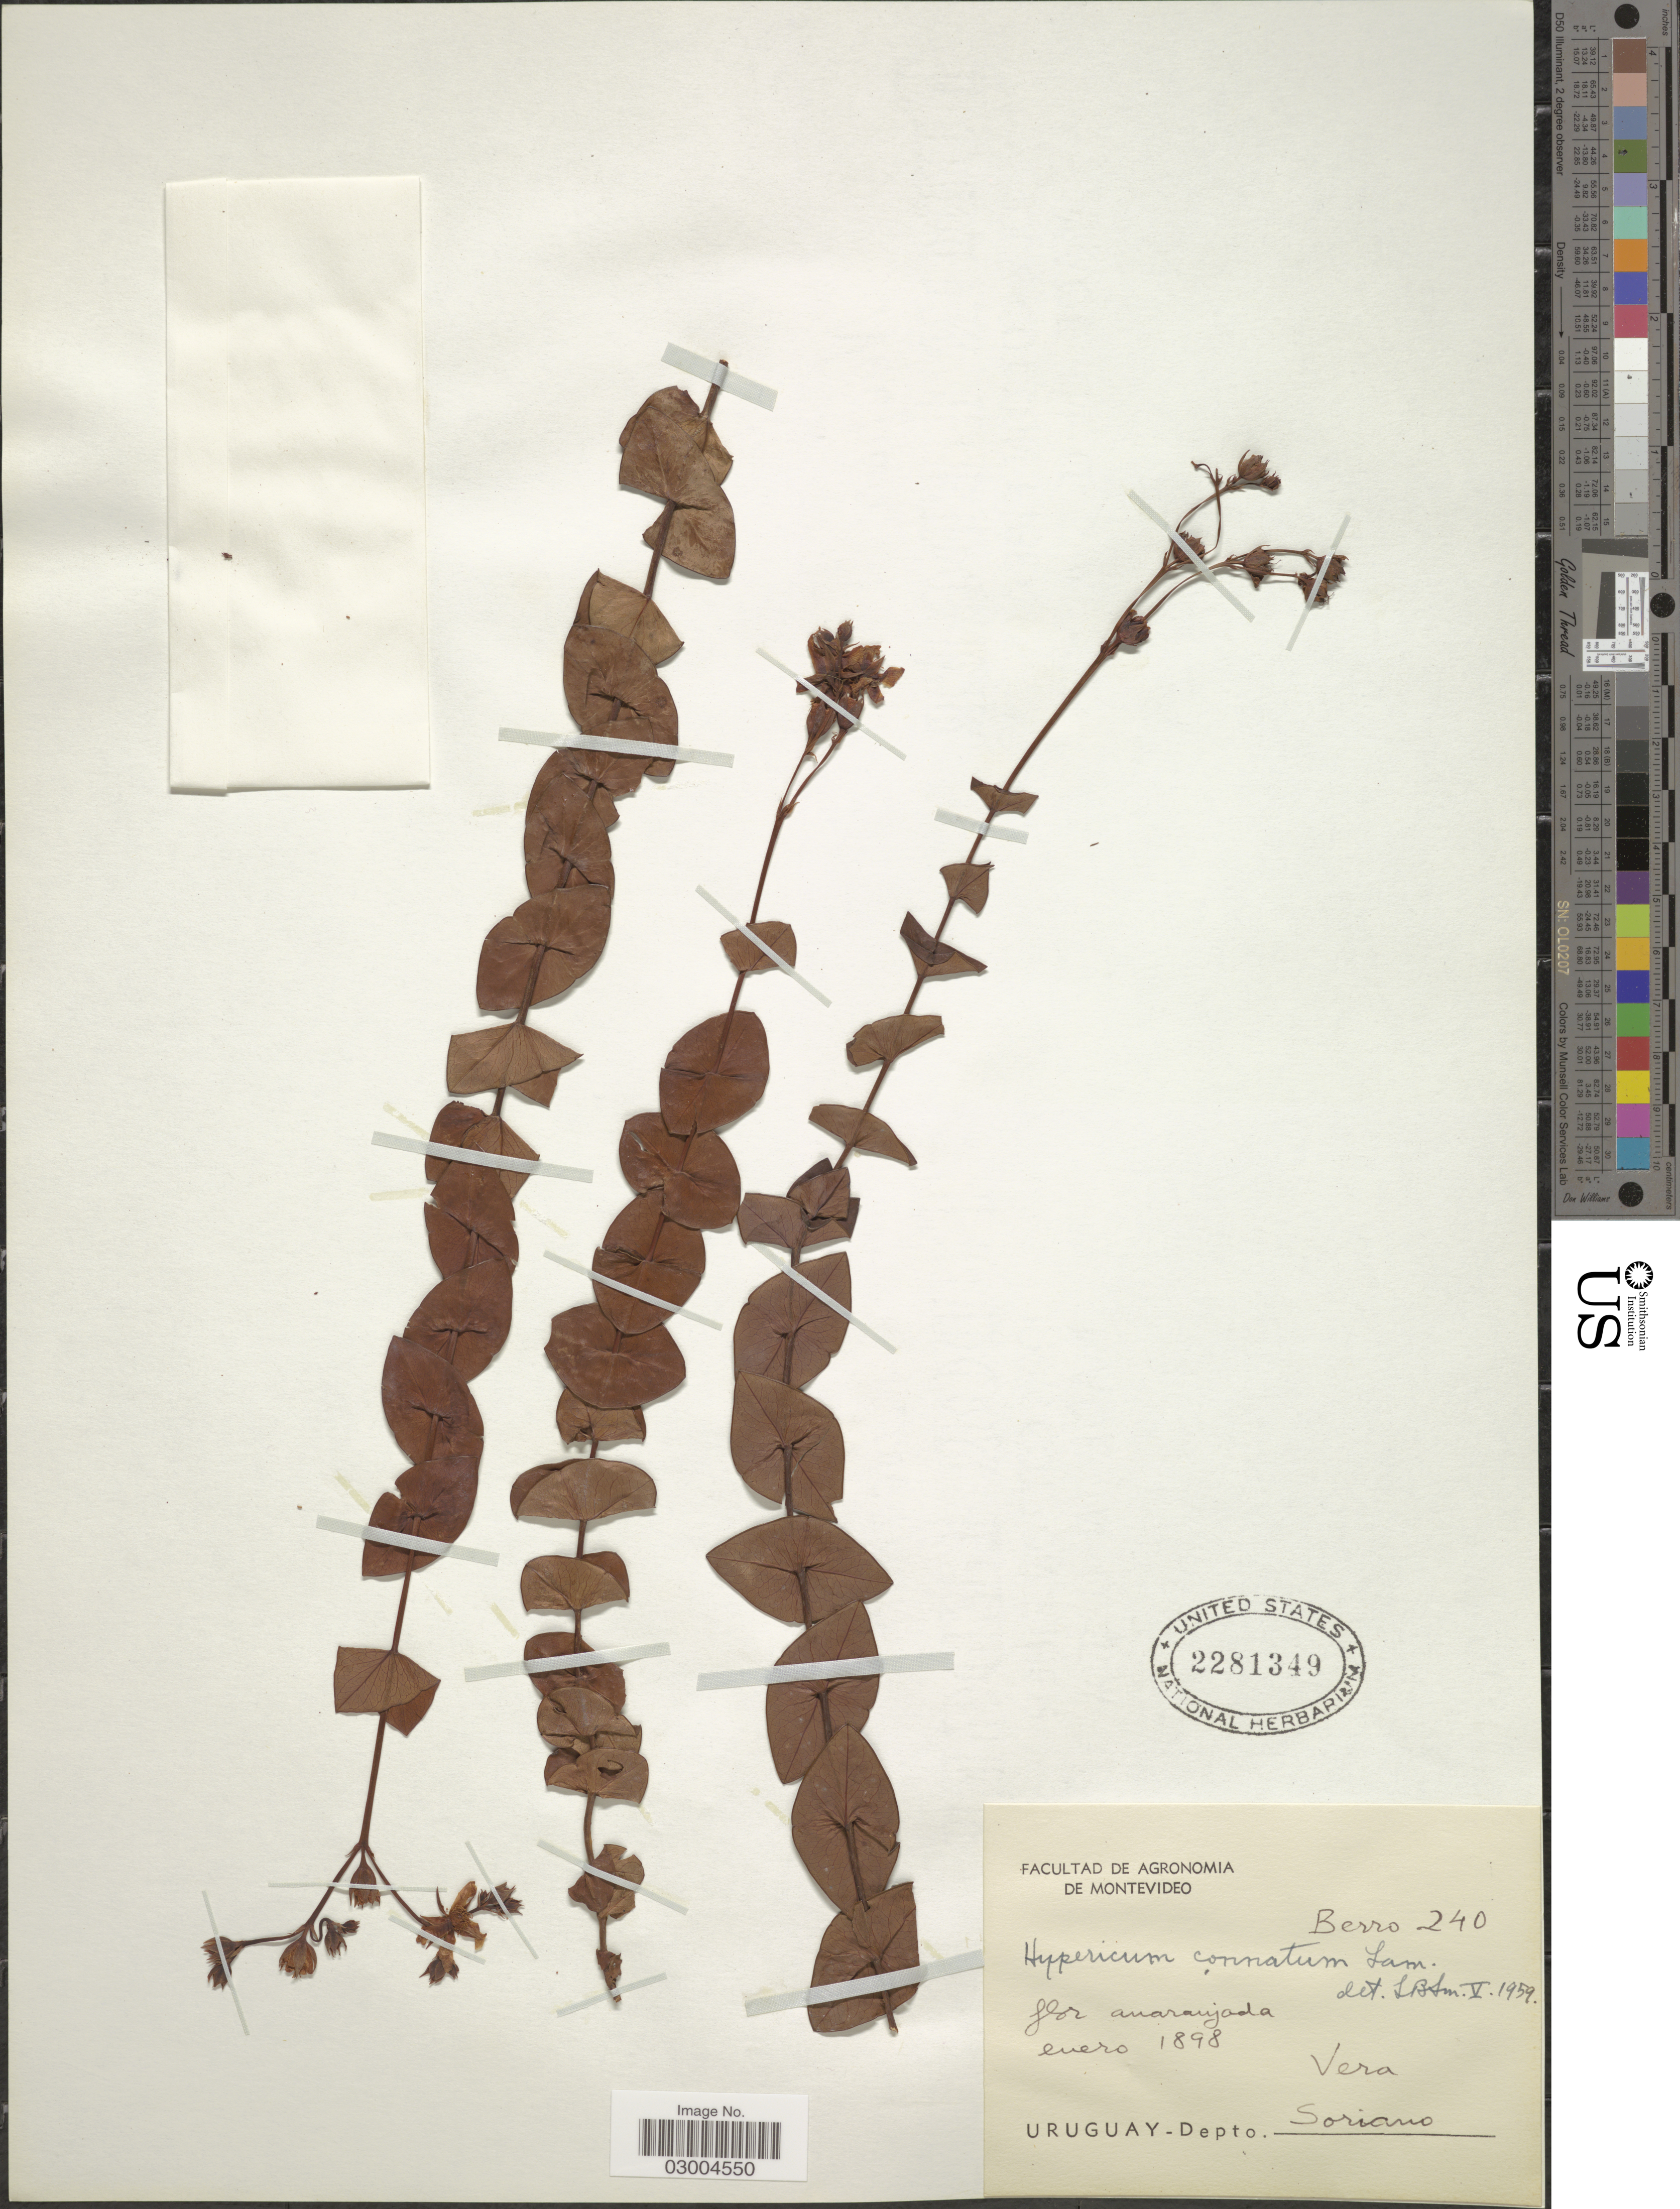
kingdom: Plantae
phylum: Tracheophyta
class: Magnoliopsida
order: Malpighiales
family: Hypericaceae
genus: Hypericum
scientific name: Hypericum connatum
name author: Lam.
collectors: Berro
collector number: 240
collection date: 1898-01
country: Uruguay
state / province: Soriano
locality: Vera. Depto. Soriano.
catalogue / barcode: US 2281349